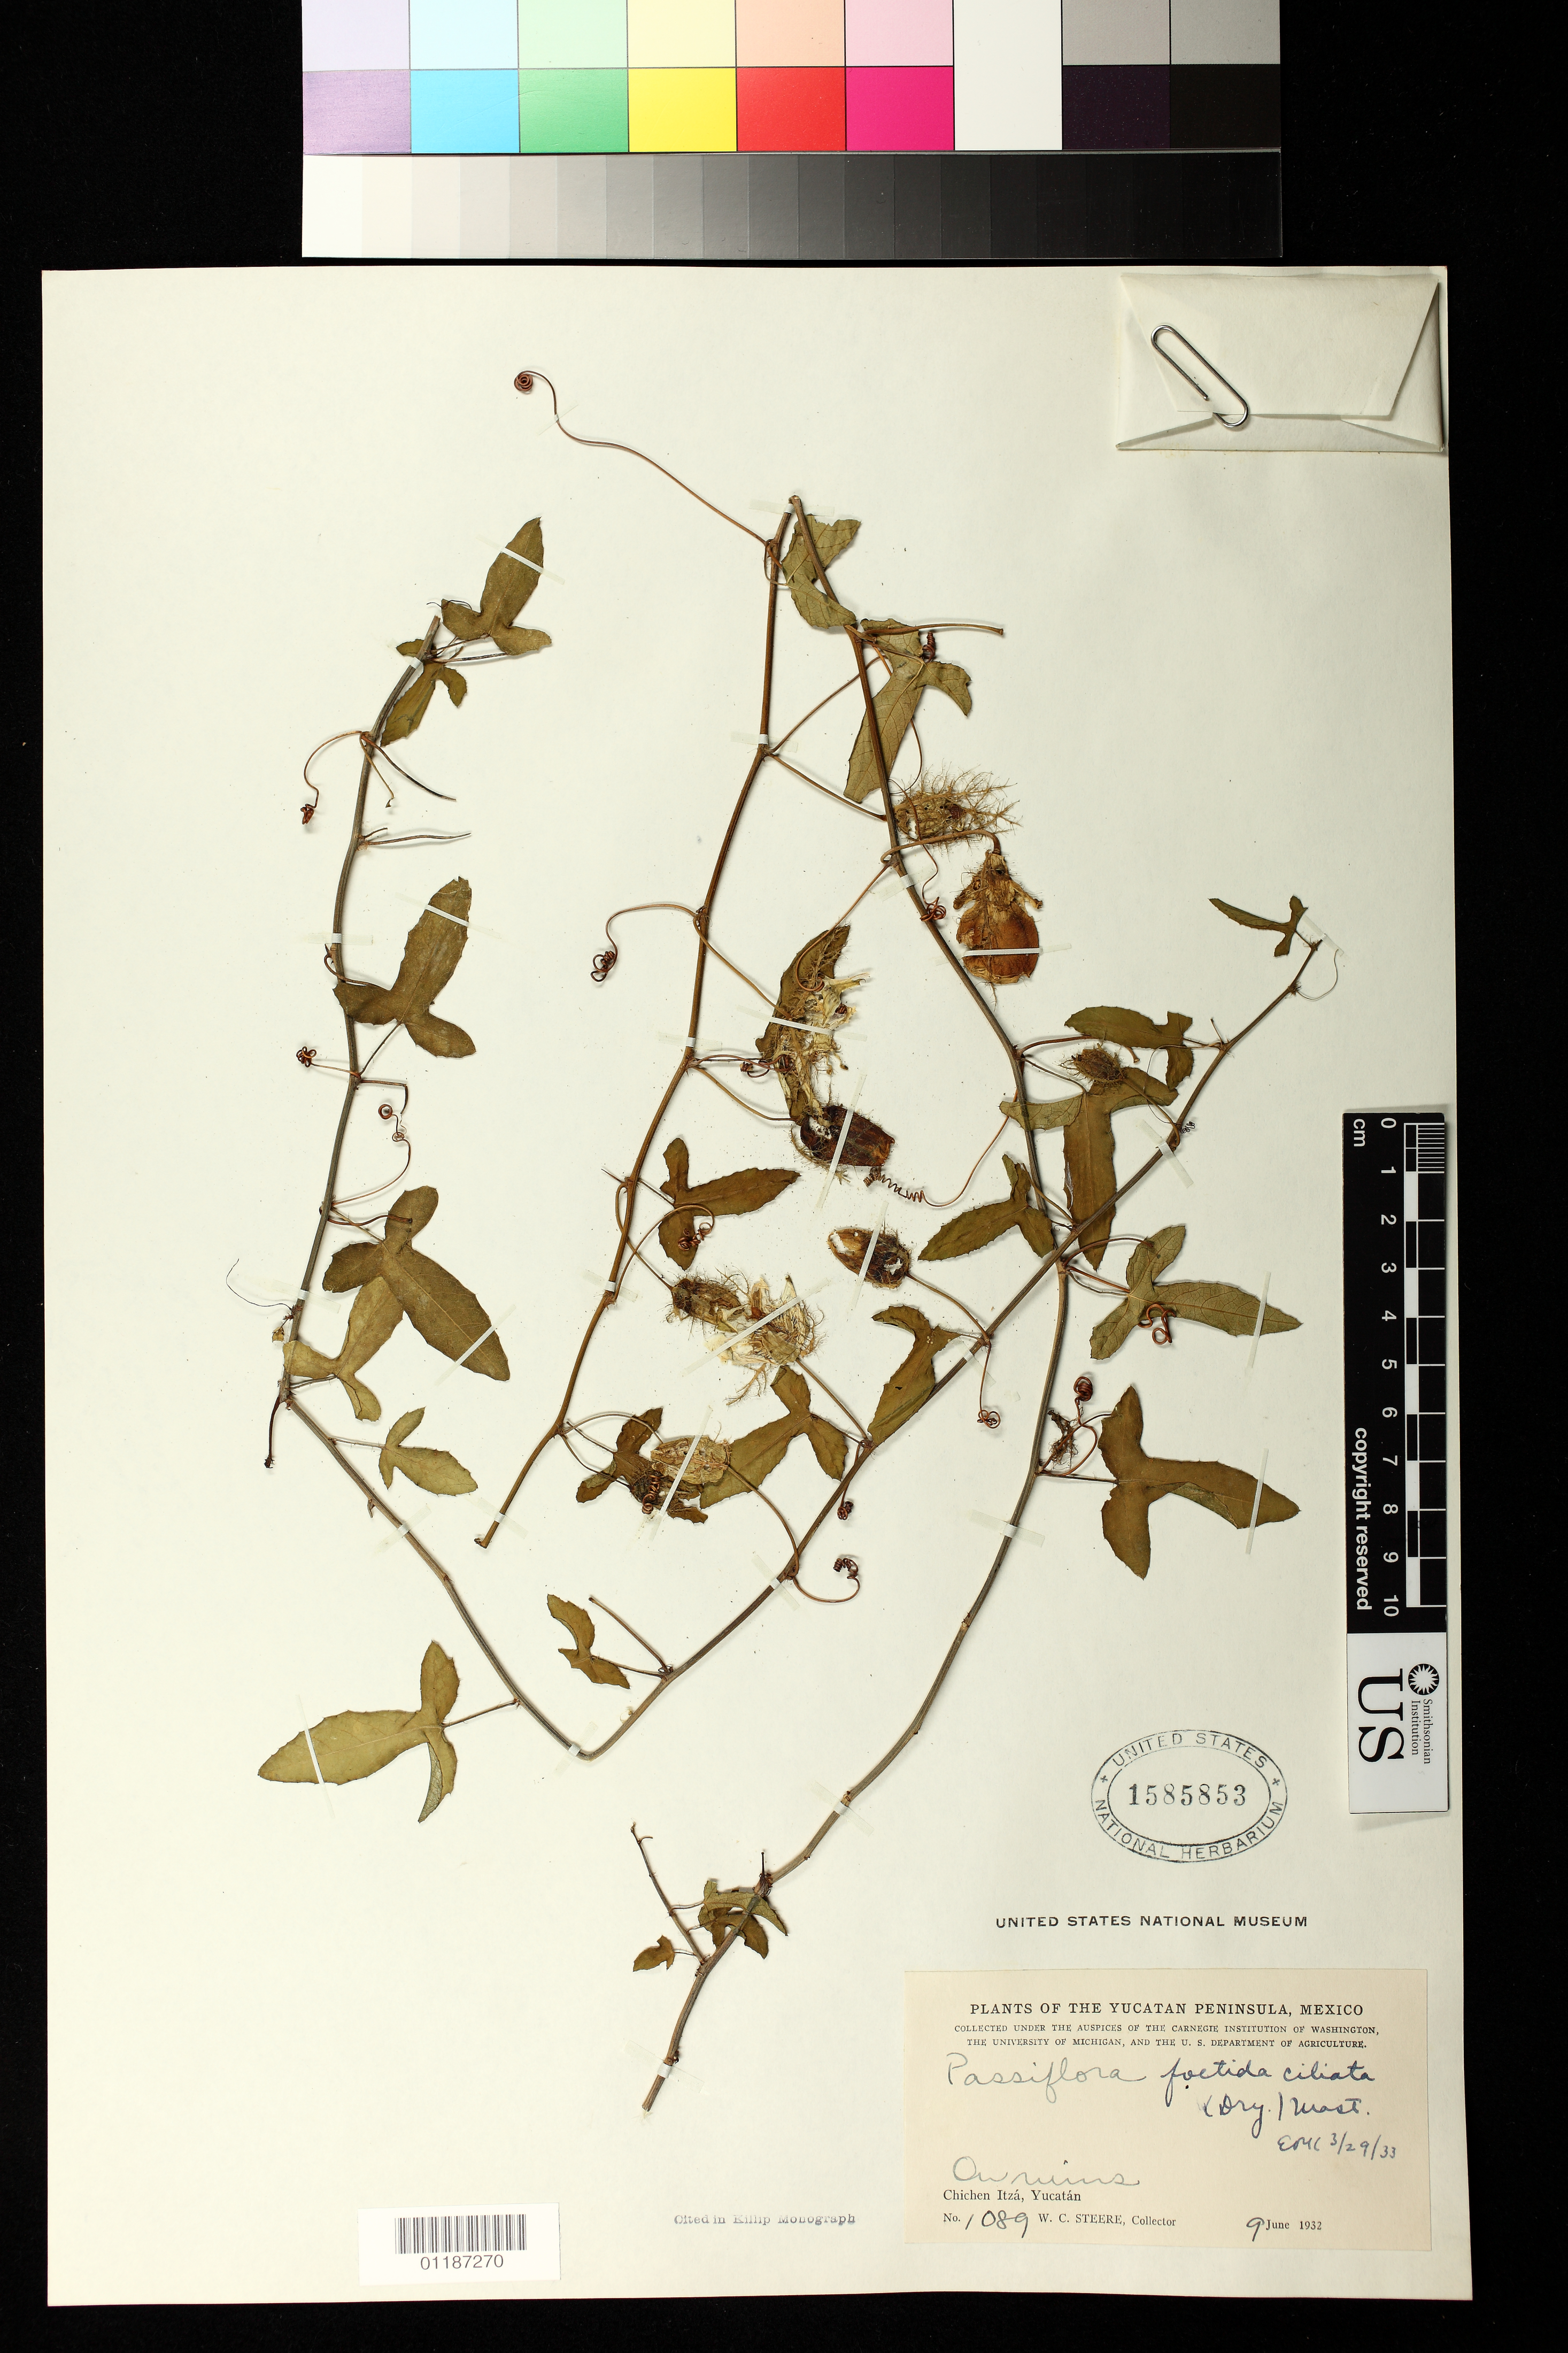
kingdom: Plantae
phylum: Tracheophyta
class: Magnoliopsida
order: Malpighiales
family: Passifloraceae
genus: Passiflora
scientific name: Passiflora ciliata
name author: Aiton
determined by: Svoboda, Harlan T., (NA), US Department of Agriculture (UNITED STATES)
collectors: W. C. Steere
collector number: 1089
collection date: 1932-06-09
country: Mexico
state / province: Yucatán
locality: Chichen Itza: on ruins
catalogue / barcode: US 1585853